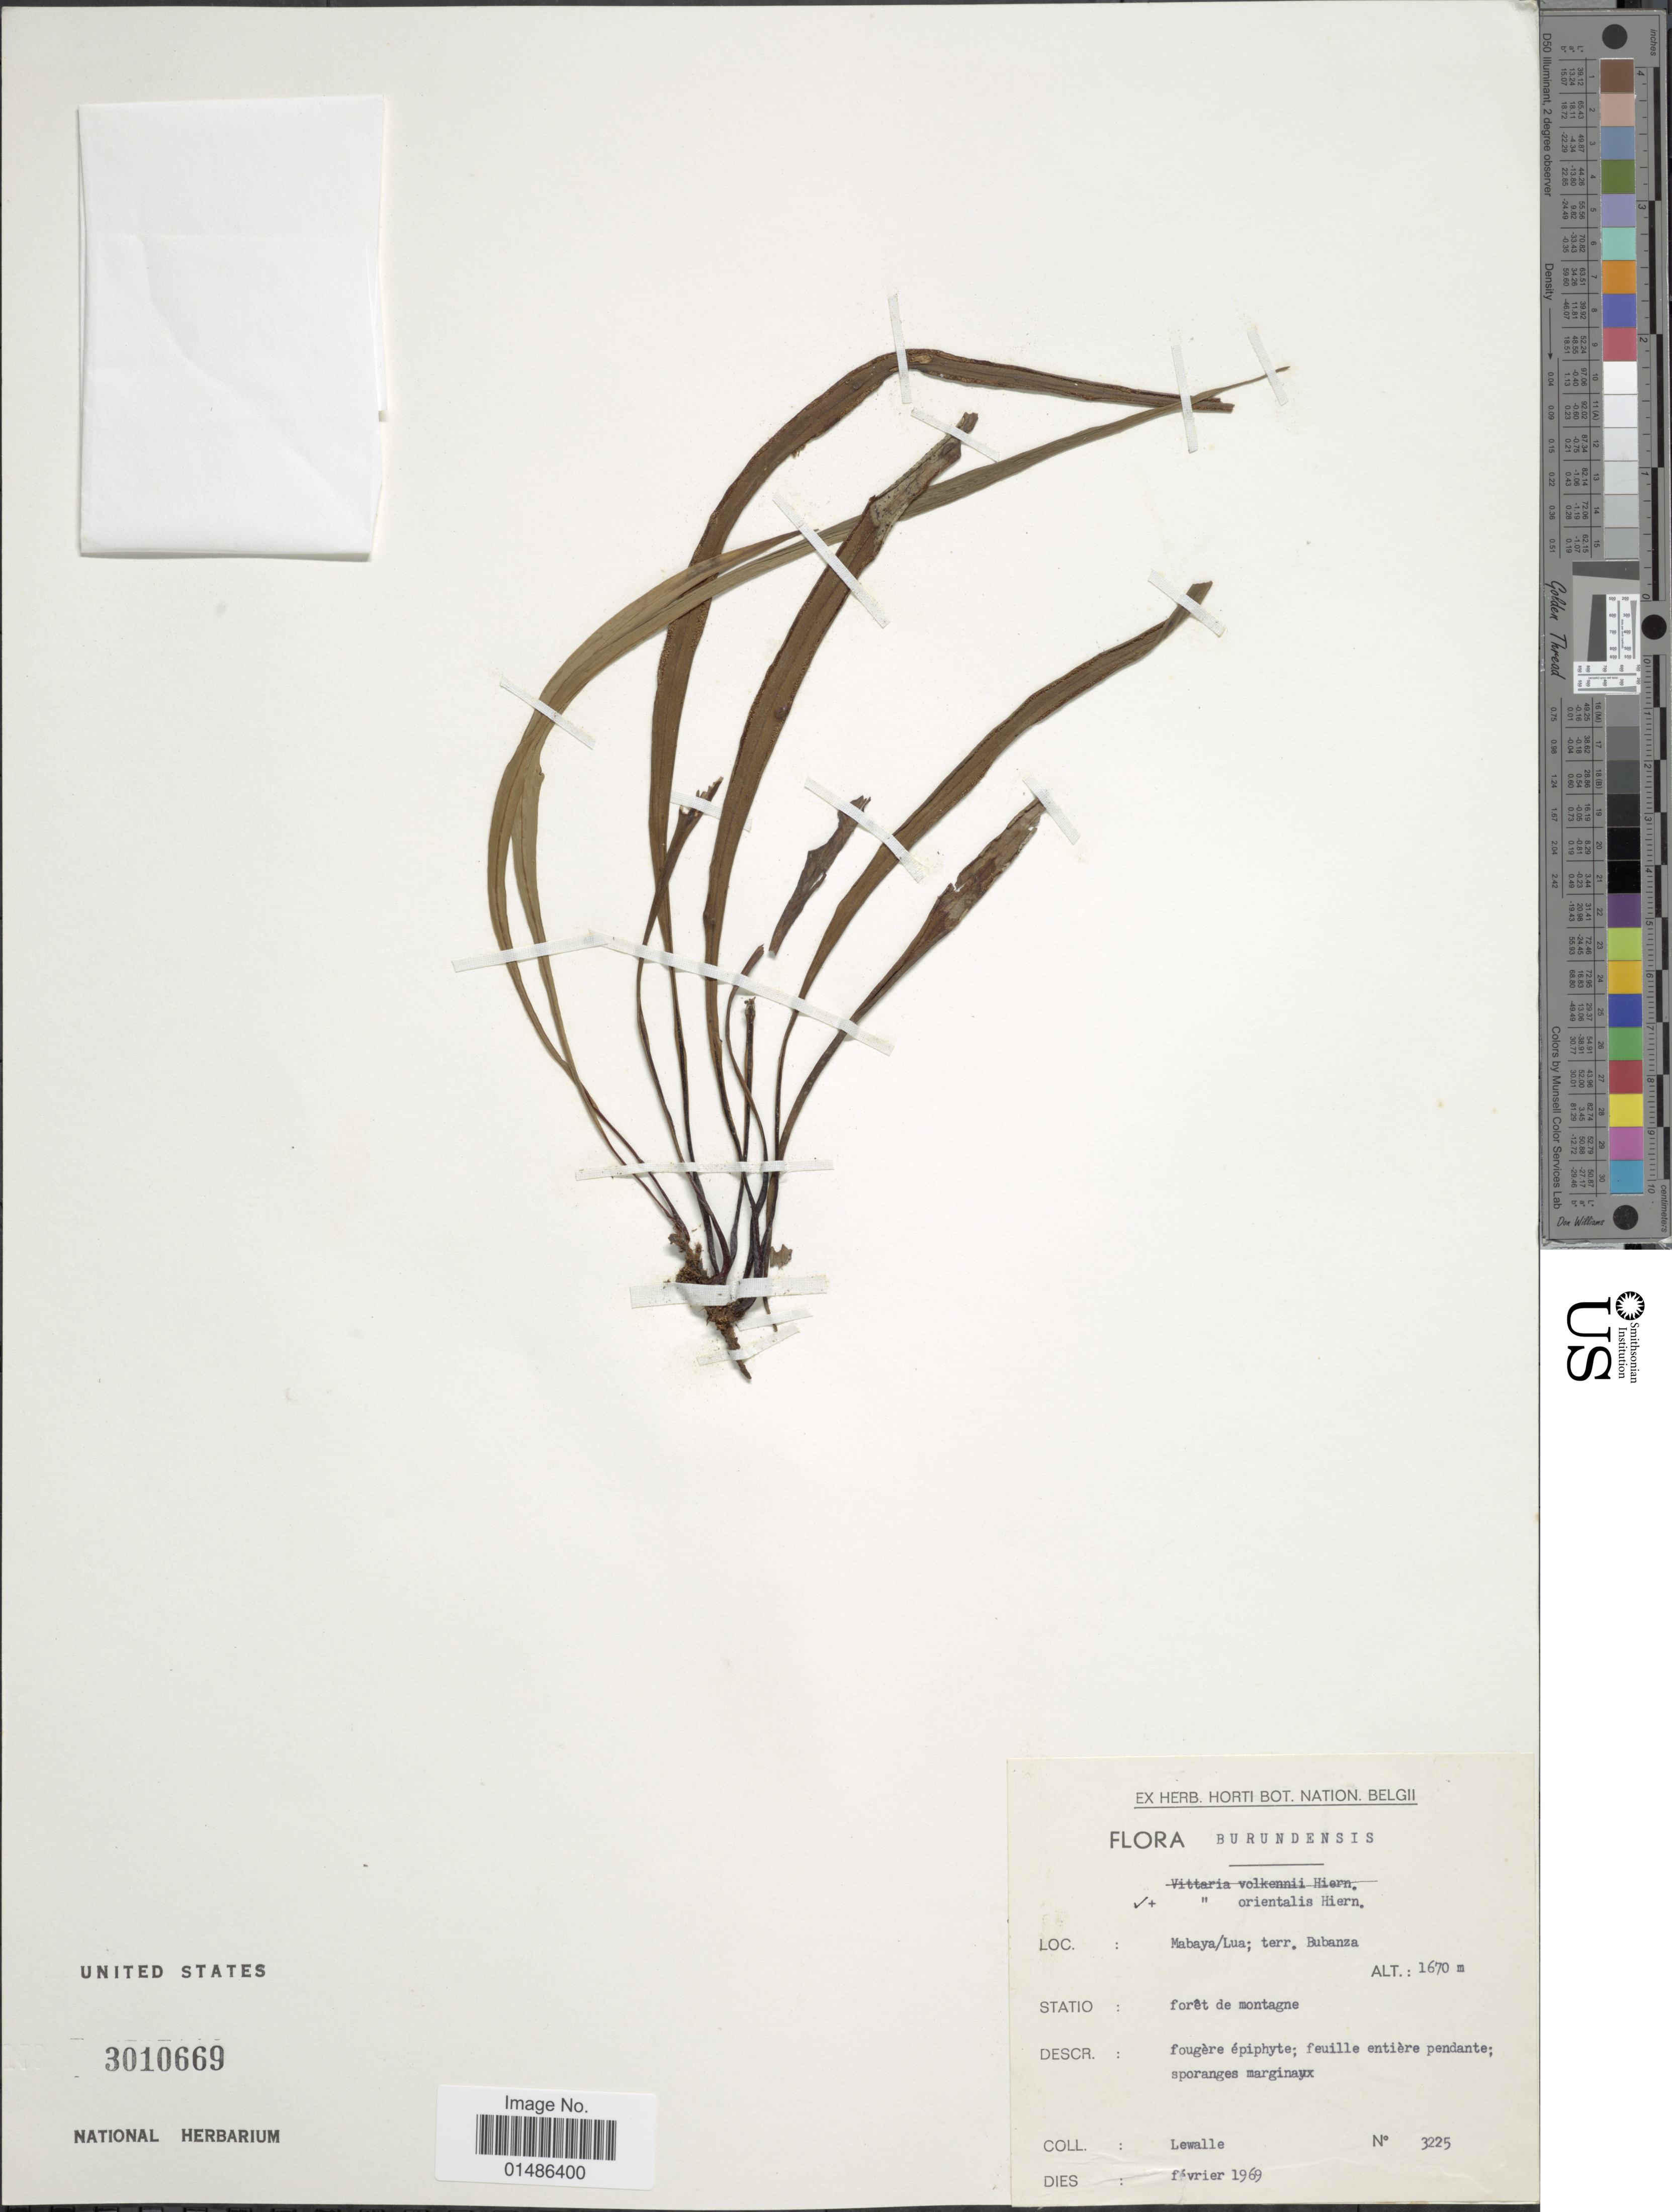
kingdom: Plantae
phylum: Tracheophyta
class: Polypodiopsida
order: Polypodiales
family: Pteridaceae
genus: Haplopteris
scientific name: Haplopteris volkensii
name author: (Hieron.) E.H. Crane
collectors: Lewalle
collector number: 3225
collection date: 1969-02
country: Burundi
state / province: Bubanza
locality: Mabaya/Lua.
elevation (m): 1670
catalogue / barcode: US 3010669